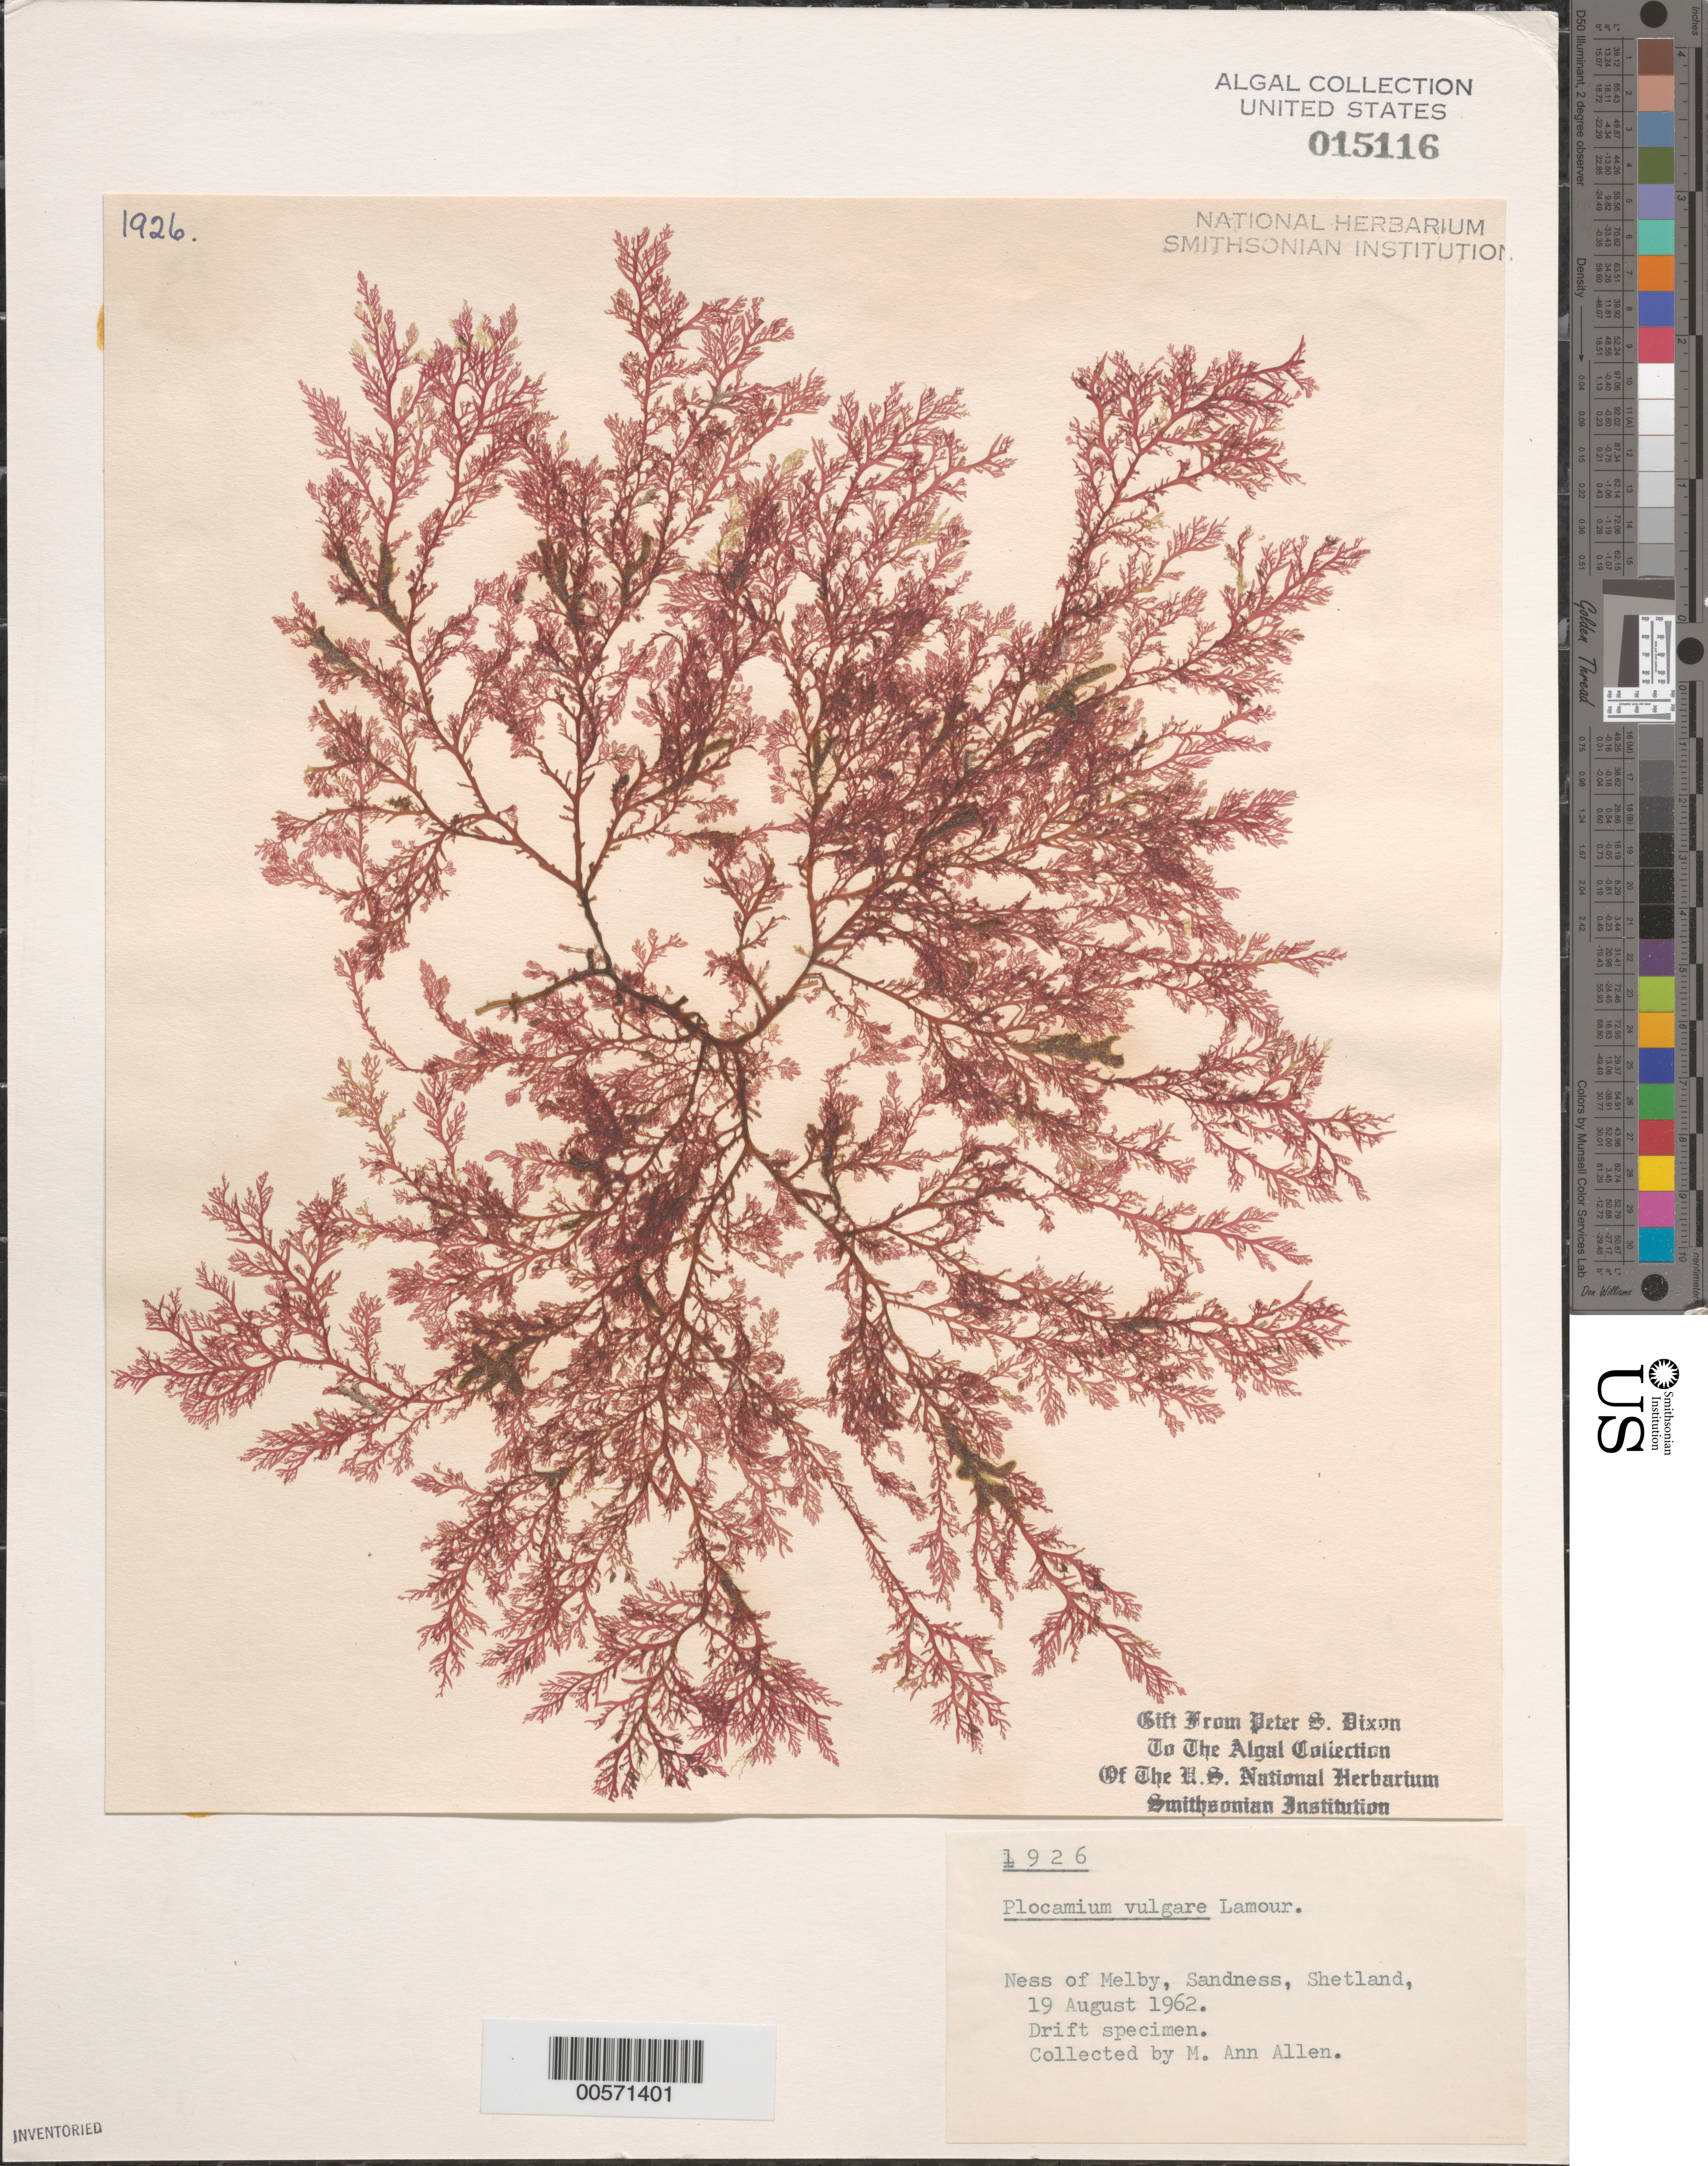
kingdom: Plantae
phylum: Rhodophyta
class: Florideophyceae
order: Plocamiales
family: Plocamiaceae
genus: Plocamium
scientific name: Plocamium cartilagineum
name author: (L.) P.S. Dixon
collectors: M. A. Allen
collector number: PSD 1926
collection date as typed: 19 Aug 1962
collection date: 1962-08-19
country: United Kingdom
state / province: Scotland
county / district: Shetland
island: Mainland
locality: Ness of Melby, Sandness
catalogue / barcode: US 15116